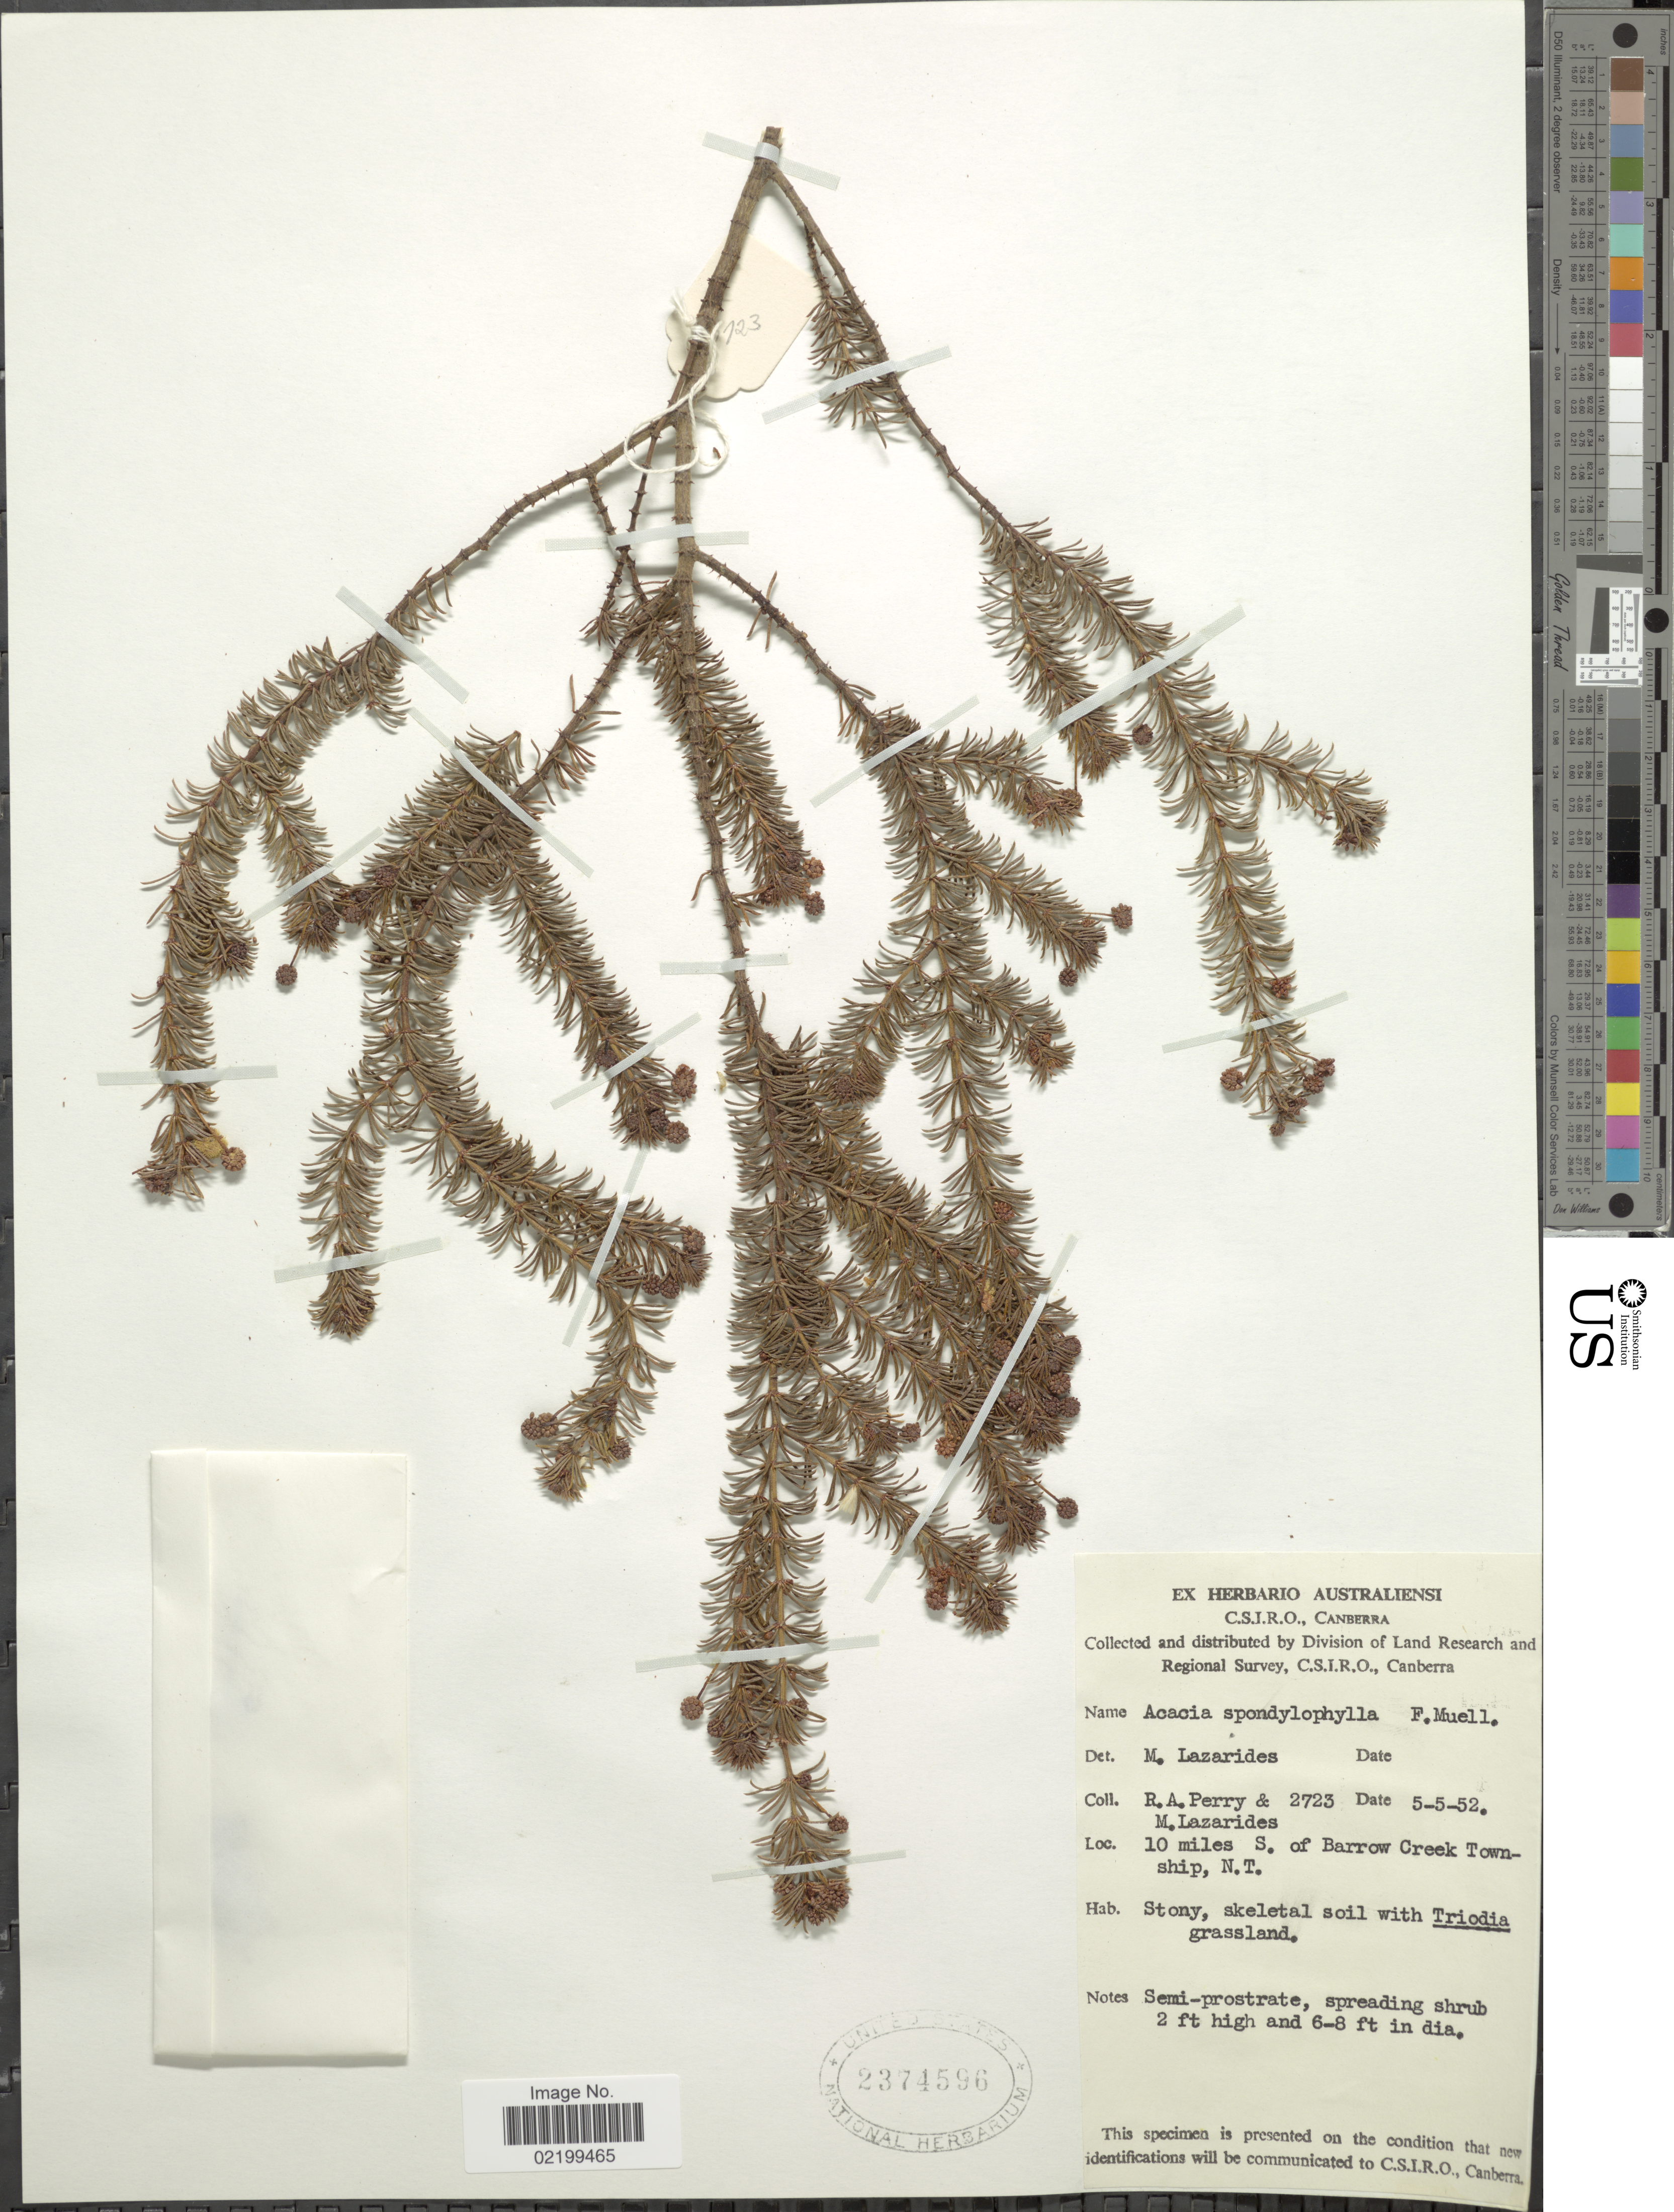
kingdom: Plantae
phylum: Tracheophyta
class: Magnoliopsida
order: Fabales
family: Fabaceae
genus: Acacia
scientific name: Acacia spondylophylla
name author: F. Muell.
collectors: Perry, R. A. & M. Lazarides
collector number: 2723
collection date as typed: Transcribed d/m/y: 5/5/52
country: Australia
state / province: Northern Territory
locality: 10 miles S. of Barrow Creek Township, N.T.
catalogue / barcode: US 2374596